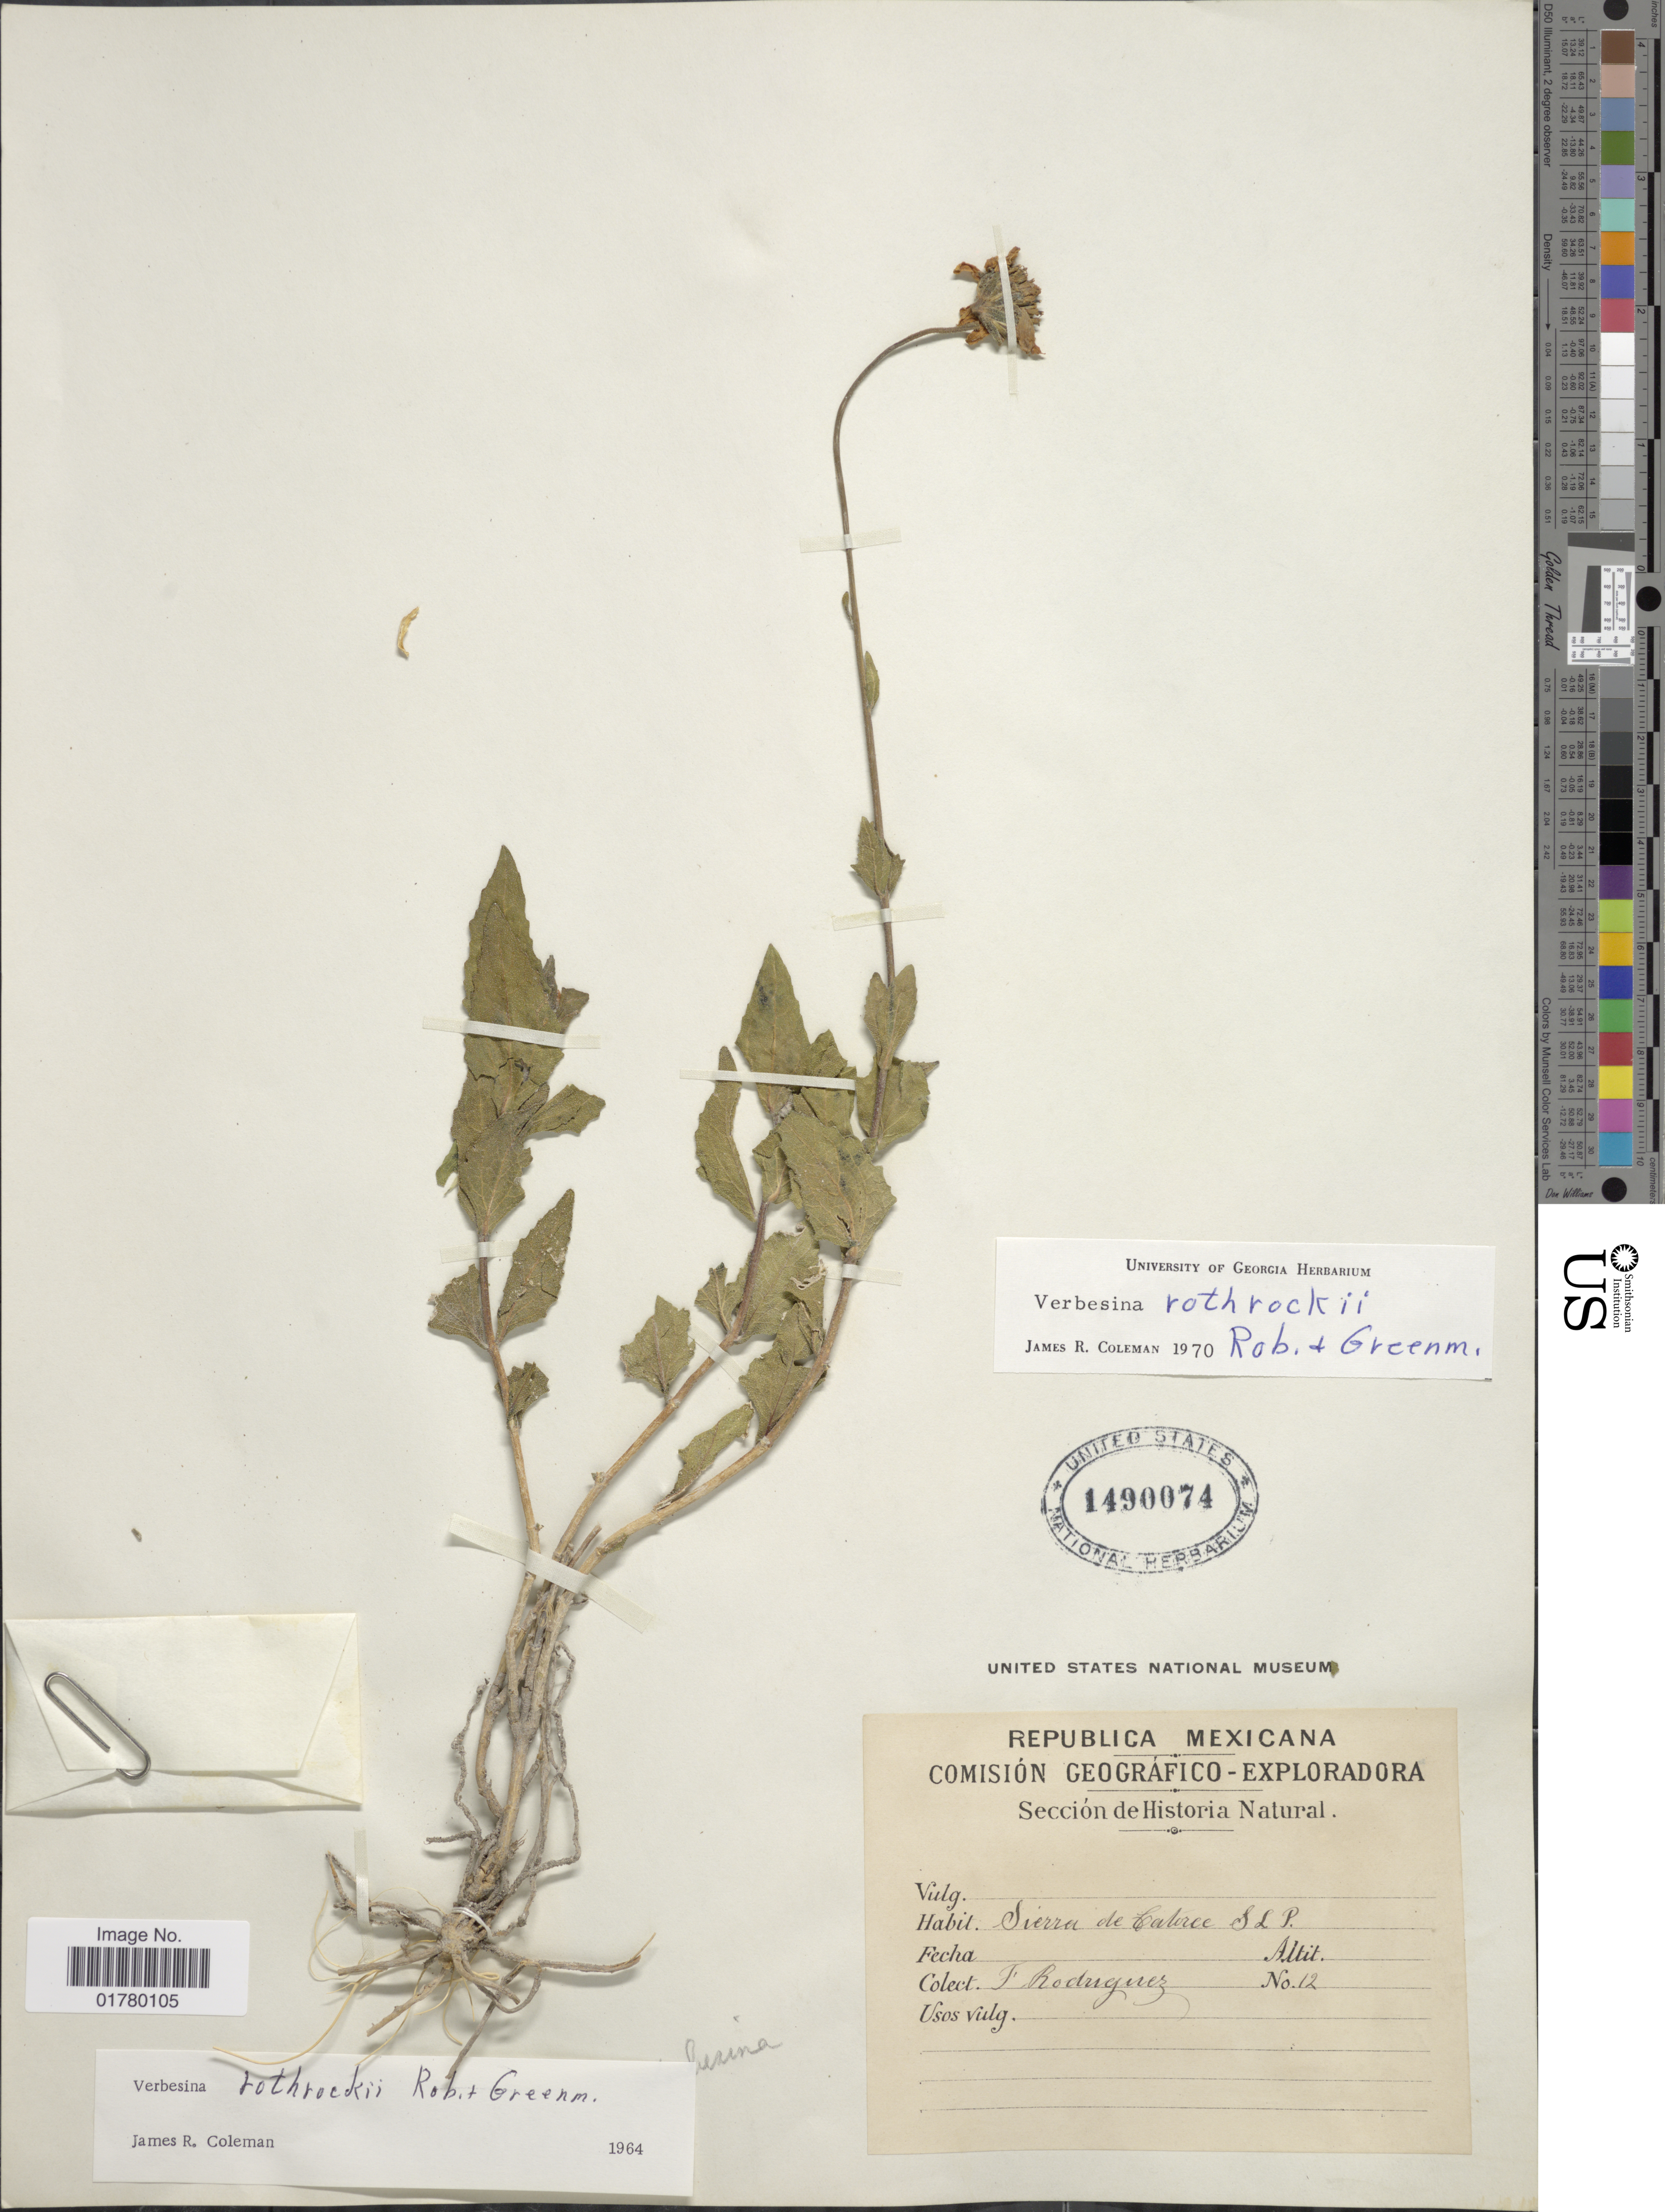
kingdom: Plantae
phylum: Tracheophyta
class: Magnoliopsida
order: Asterales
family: Asteraceae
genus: Verbesina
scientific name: Verbesina rothrockii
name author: B.L. Rob. & Greenm.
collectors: F. Rodriguez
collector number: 12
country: Mexico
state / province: San Luis Potosí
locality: Sierra de Caloree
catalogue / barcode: US 1490074